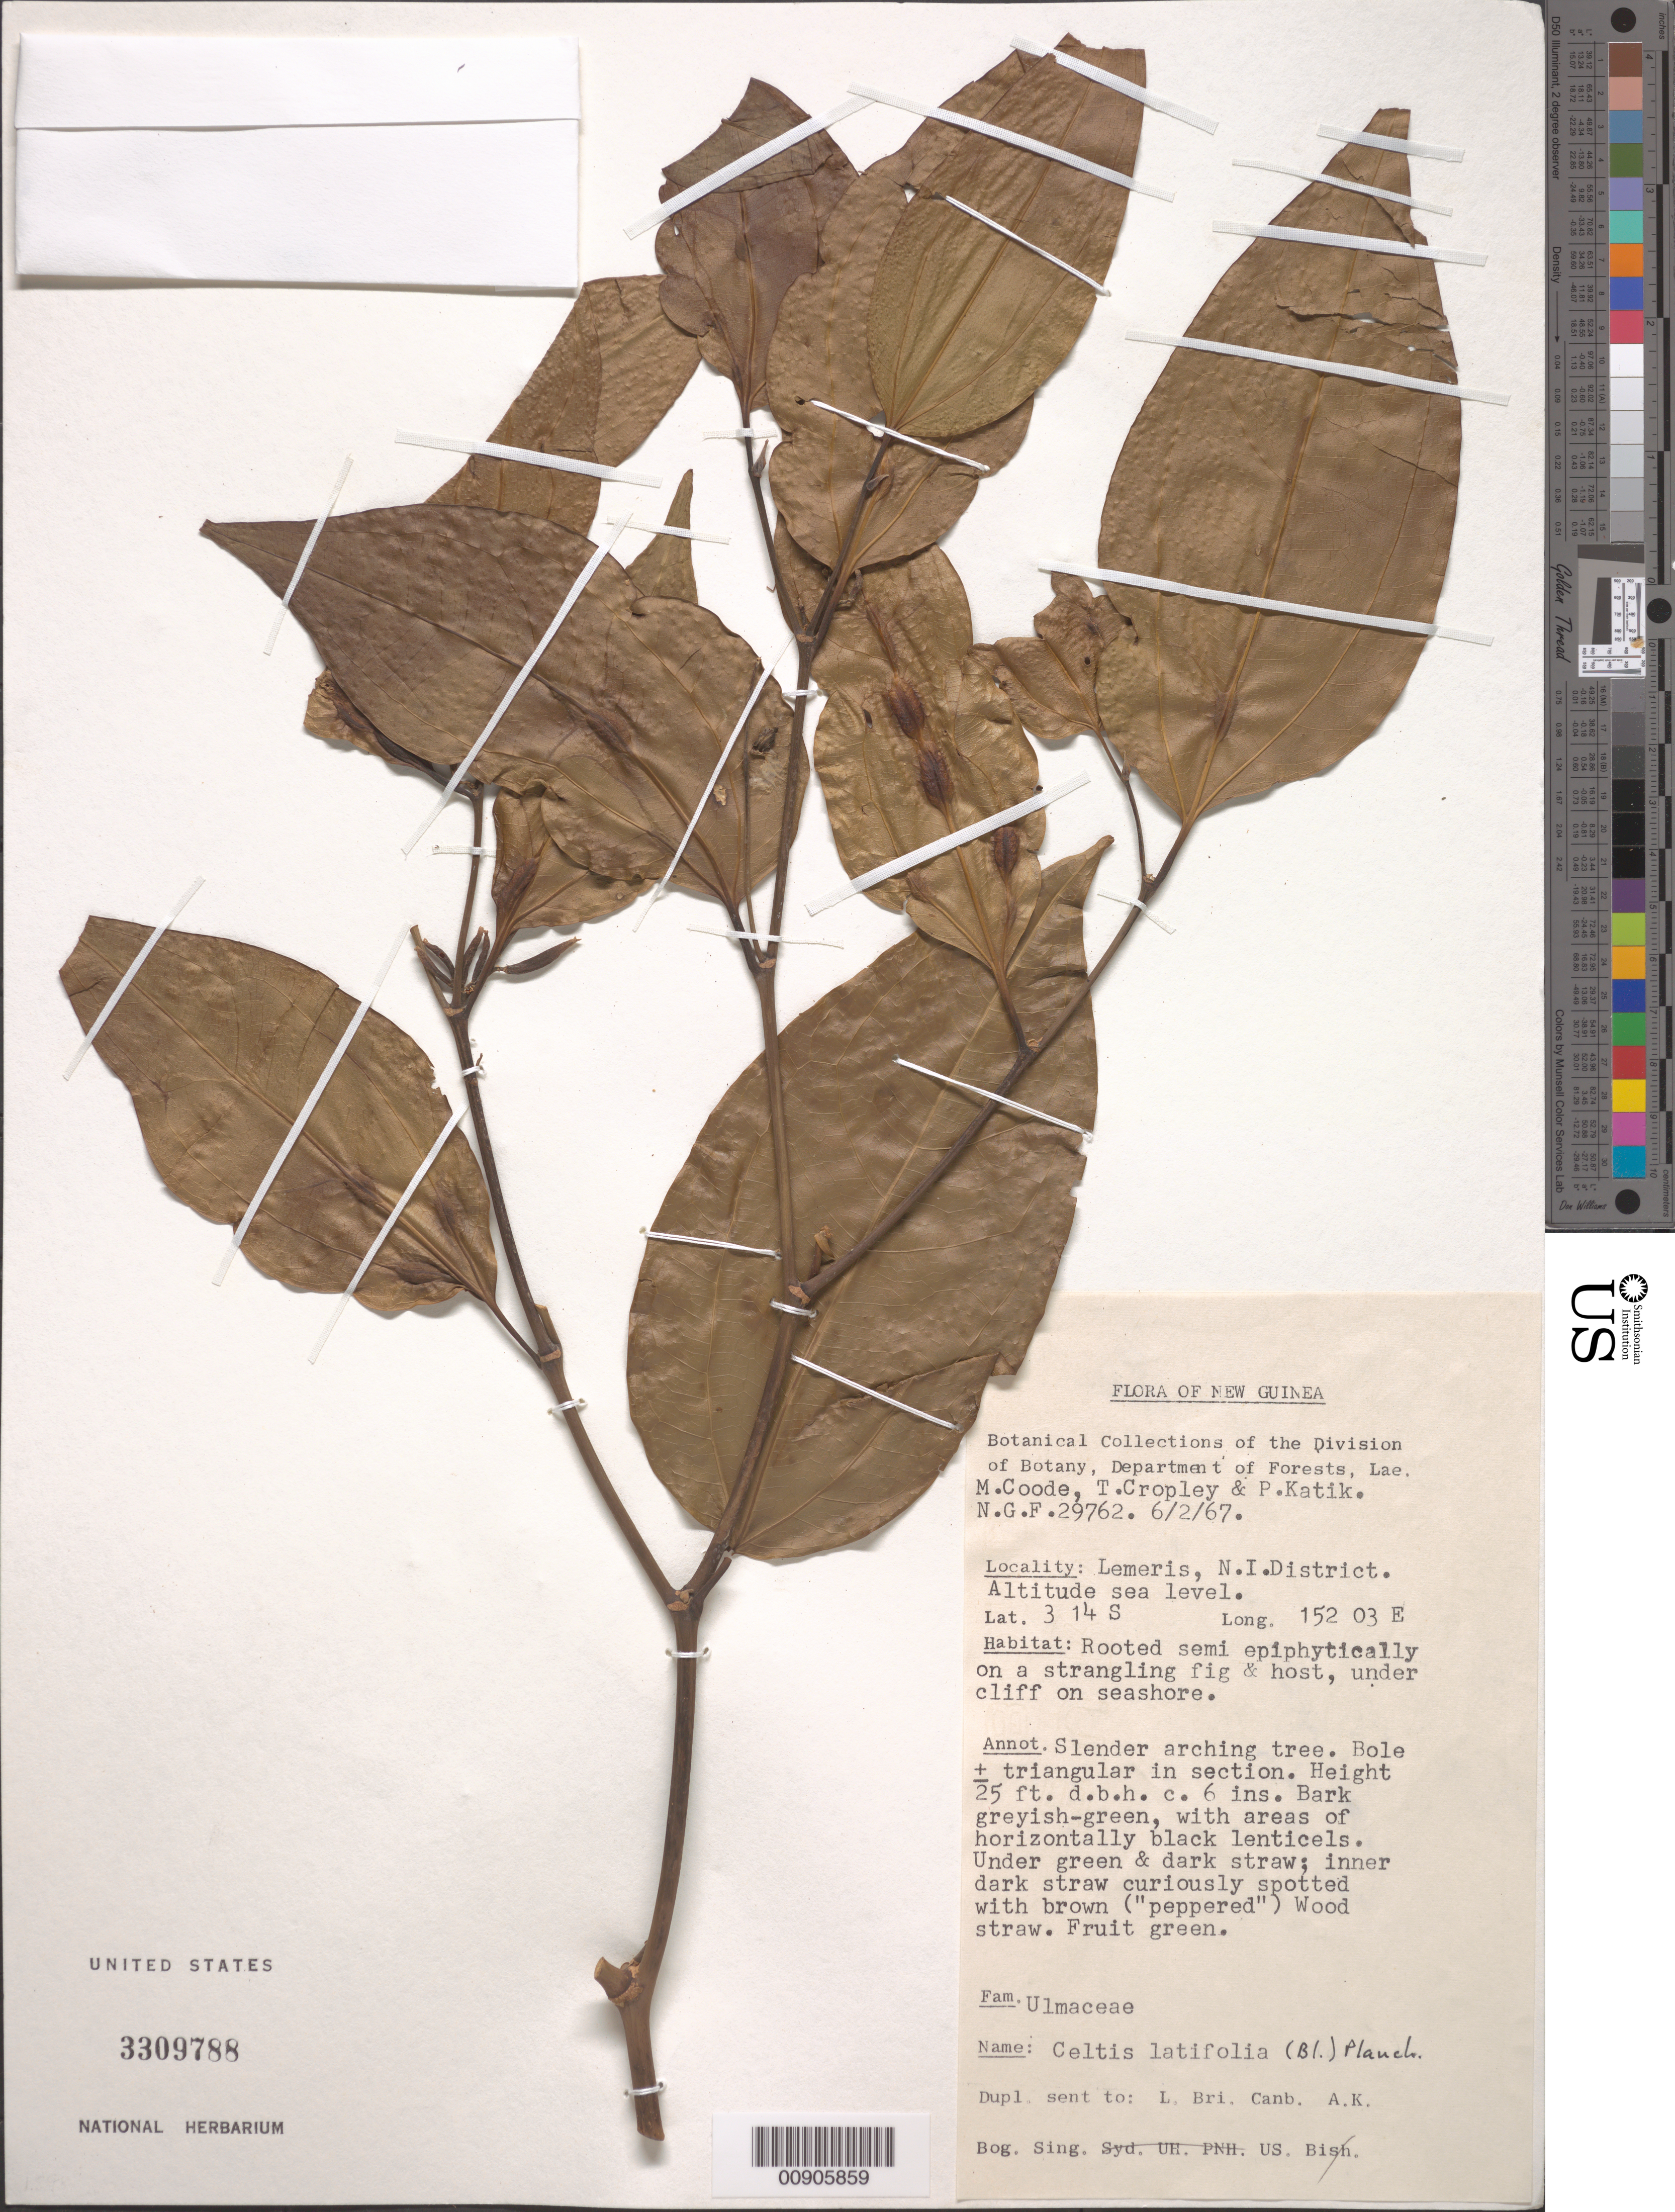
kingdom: Plantae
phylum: Tracheophyta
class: Magnoliopsida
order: Rosales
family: Cannabaceae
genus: Celtis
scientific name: Celtis latifolia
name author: (Blume) Planch.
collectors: M. J. E. Coode, T. Cropley & P. Katik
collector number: NGF 29762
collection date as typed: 06 Feb 1967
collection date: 1967-02-06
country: Papua New Guinea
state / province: New Ireland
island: New Ireland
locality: Lemeris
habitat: rooted semi-epiphytically on a strangling fig and host, under cliff on seashore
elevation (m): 0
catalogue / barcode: US 3309788